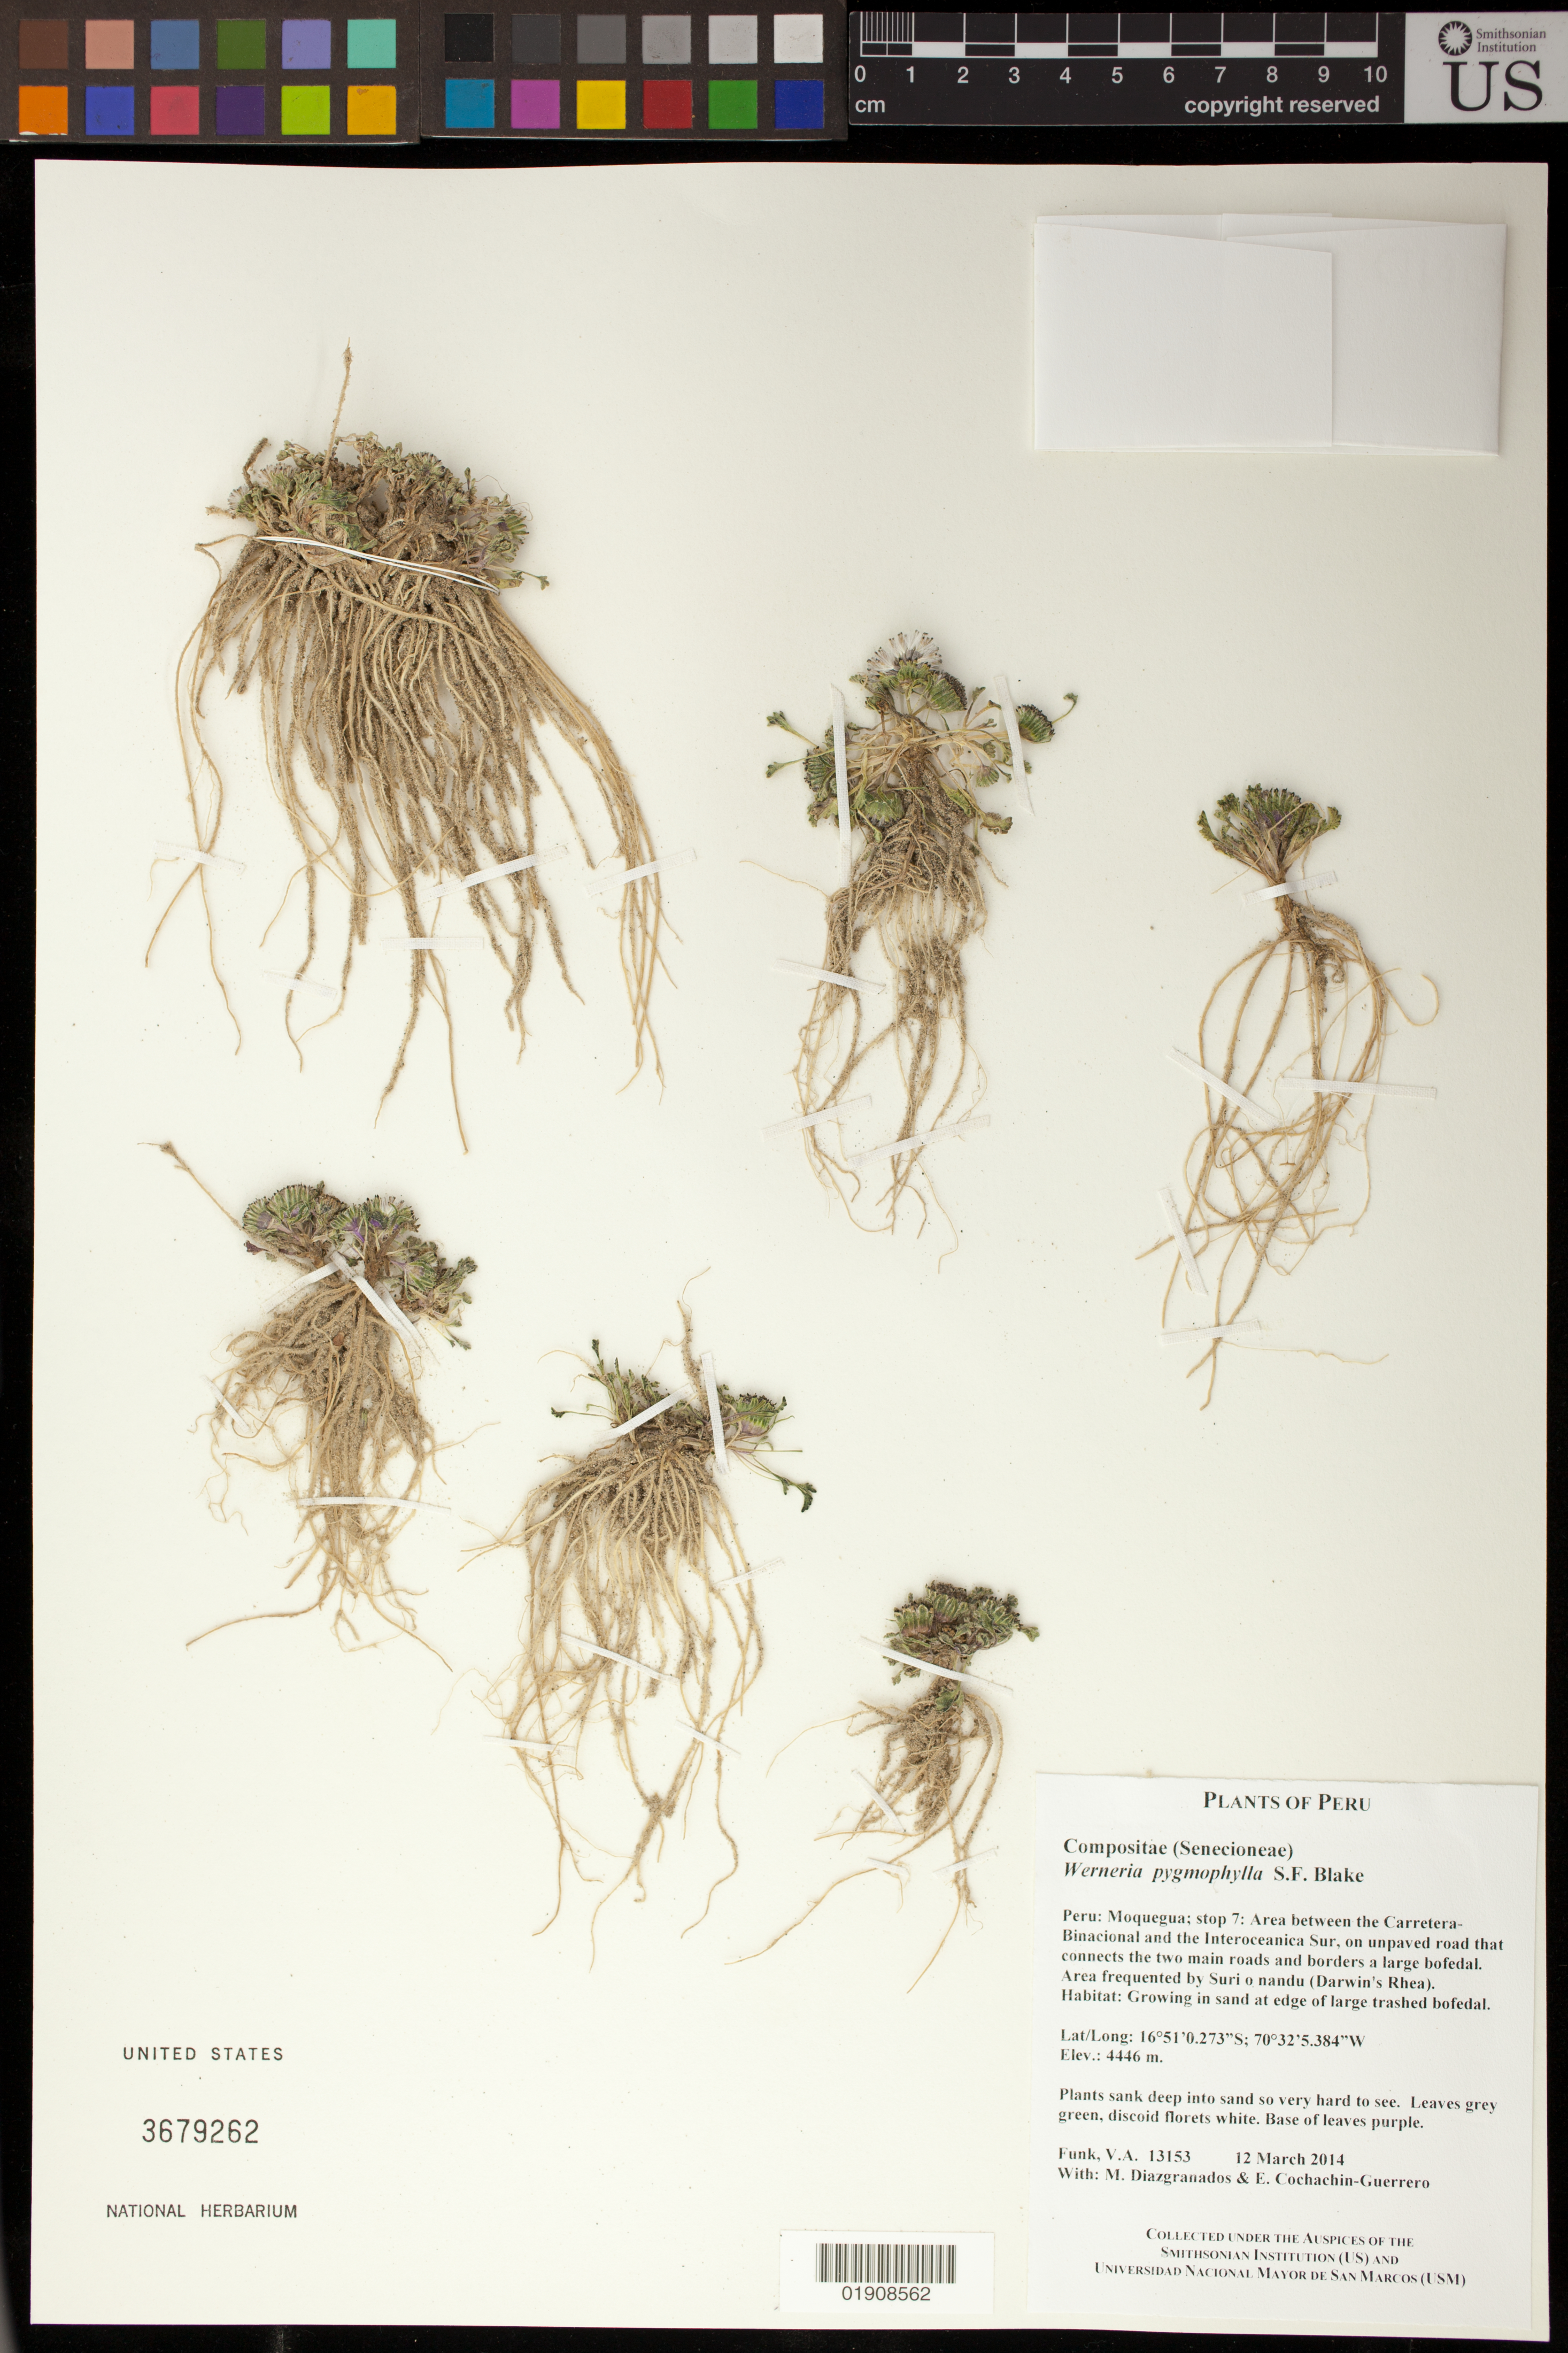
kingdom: Plantae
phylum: Tracheophyta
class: Magnoliopsida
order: Asterales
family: Asteraceae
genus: Senecio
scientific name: Senecio pygmophyllus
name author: (S.F. Blake) J. Calvo et al.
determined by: Calvo, Joel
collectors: M. Diazgranados C. & E. Cochachin Guerrero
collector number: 13153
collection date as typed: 12 March 2014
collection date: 2014-03-12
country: Peru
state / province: Moquegua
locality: Area between the Carretera-Binacional and the Interoceanica Sur, on unpaved road that connects the two main roads and borders a large bofedal. Area frequented by Suri o Nandu (Darwin's Rhea)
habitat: Growing in sand at edge of large trashed bofedal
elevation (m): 4446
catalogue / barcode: US 3679262